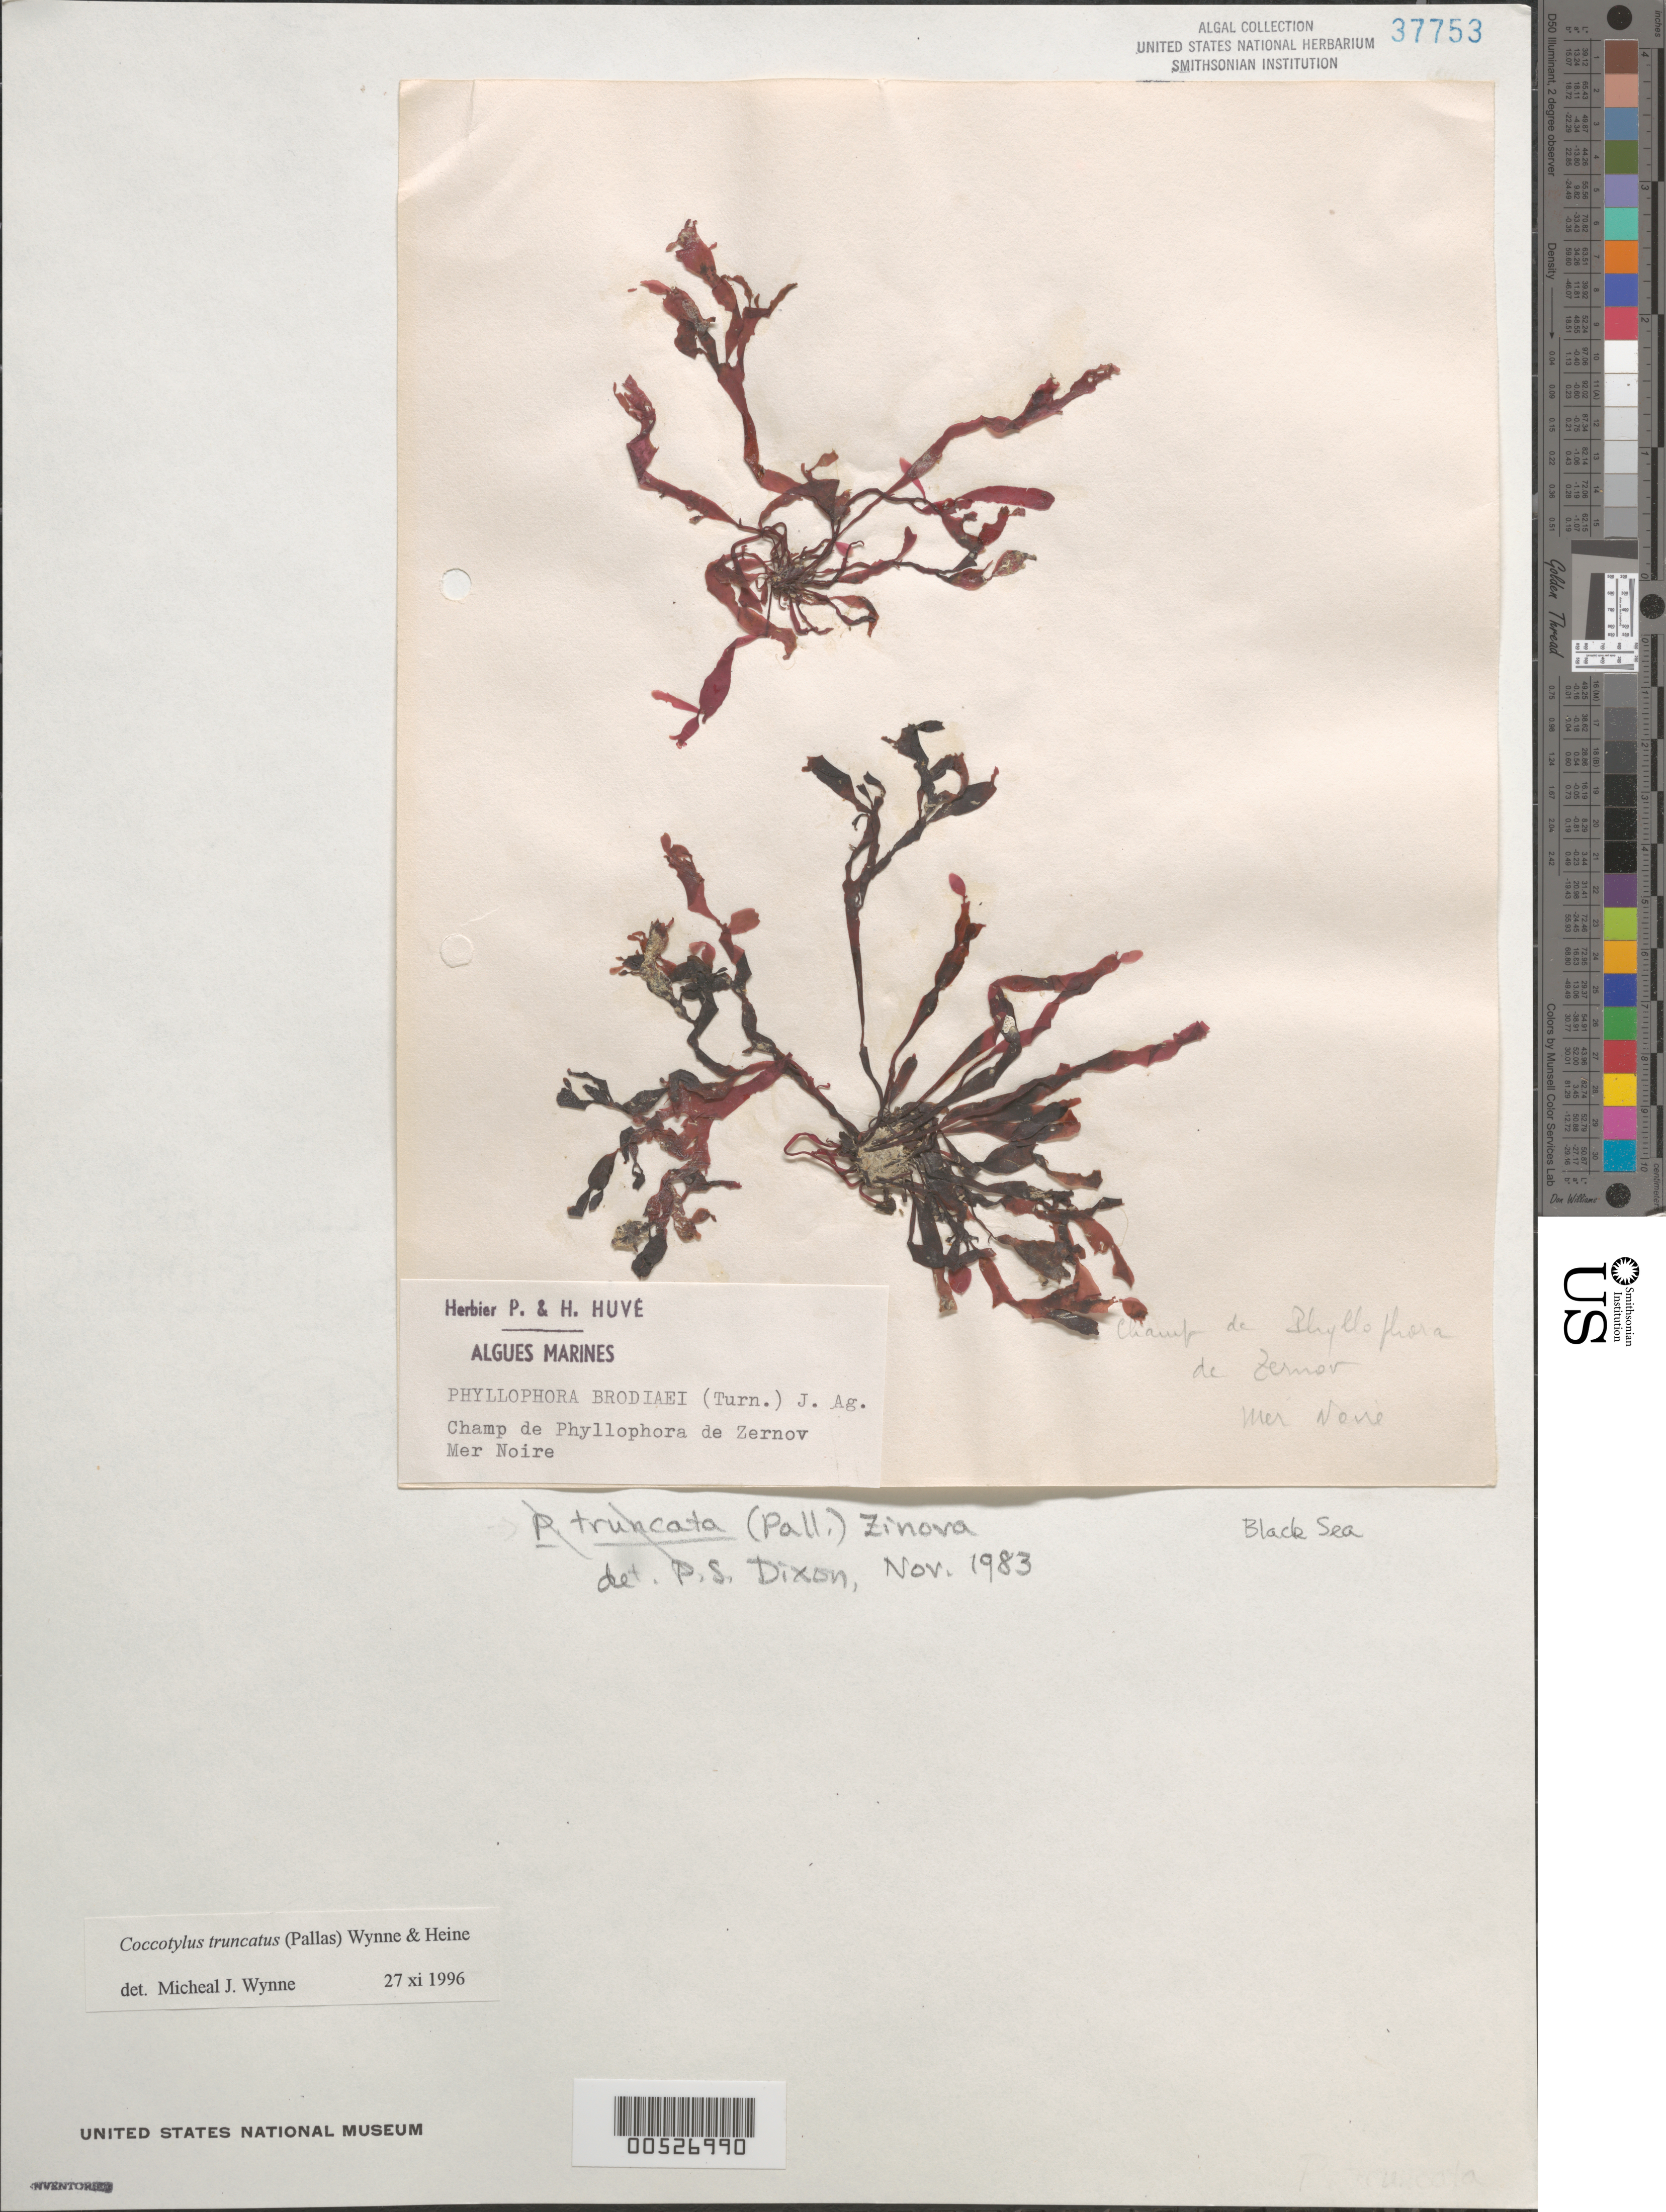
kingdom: Plantae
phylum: Rhodophyta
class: Florideophyceae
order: Gigartinales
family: Phyllophoraceae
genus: Coccotylus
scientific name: Coccotylus truncatus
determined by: Wynne, M. J.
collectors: P. Huve & H. Huve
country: Russian Federation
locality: Zernov, black sea (mer noire)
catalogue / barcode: US 37753